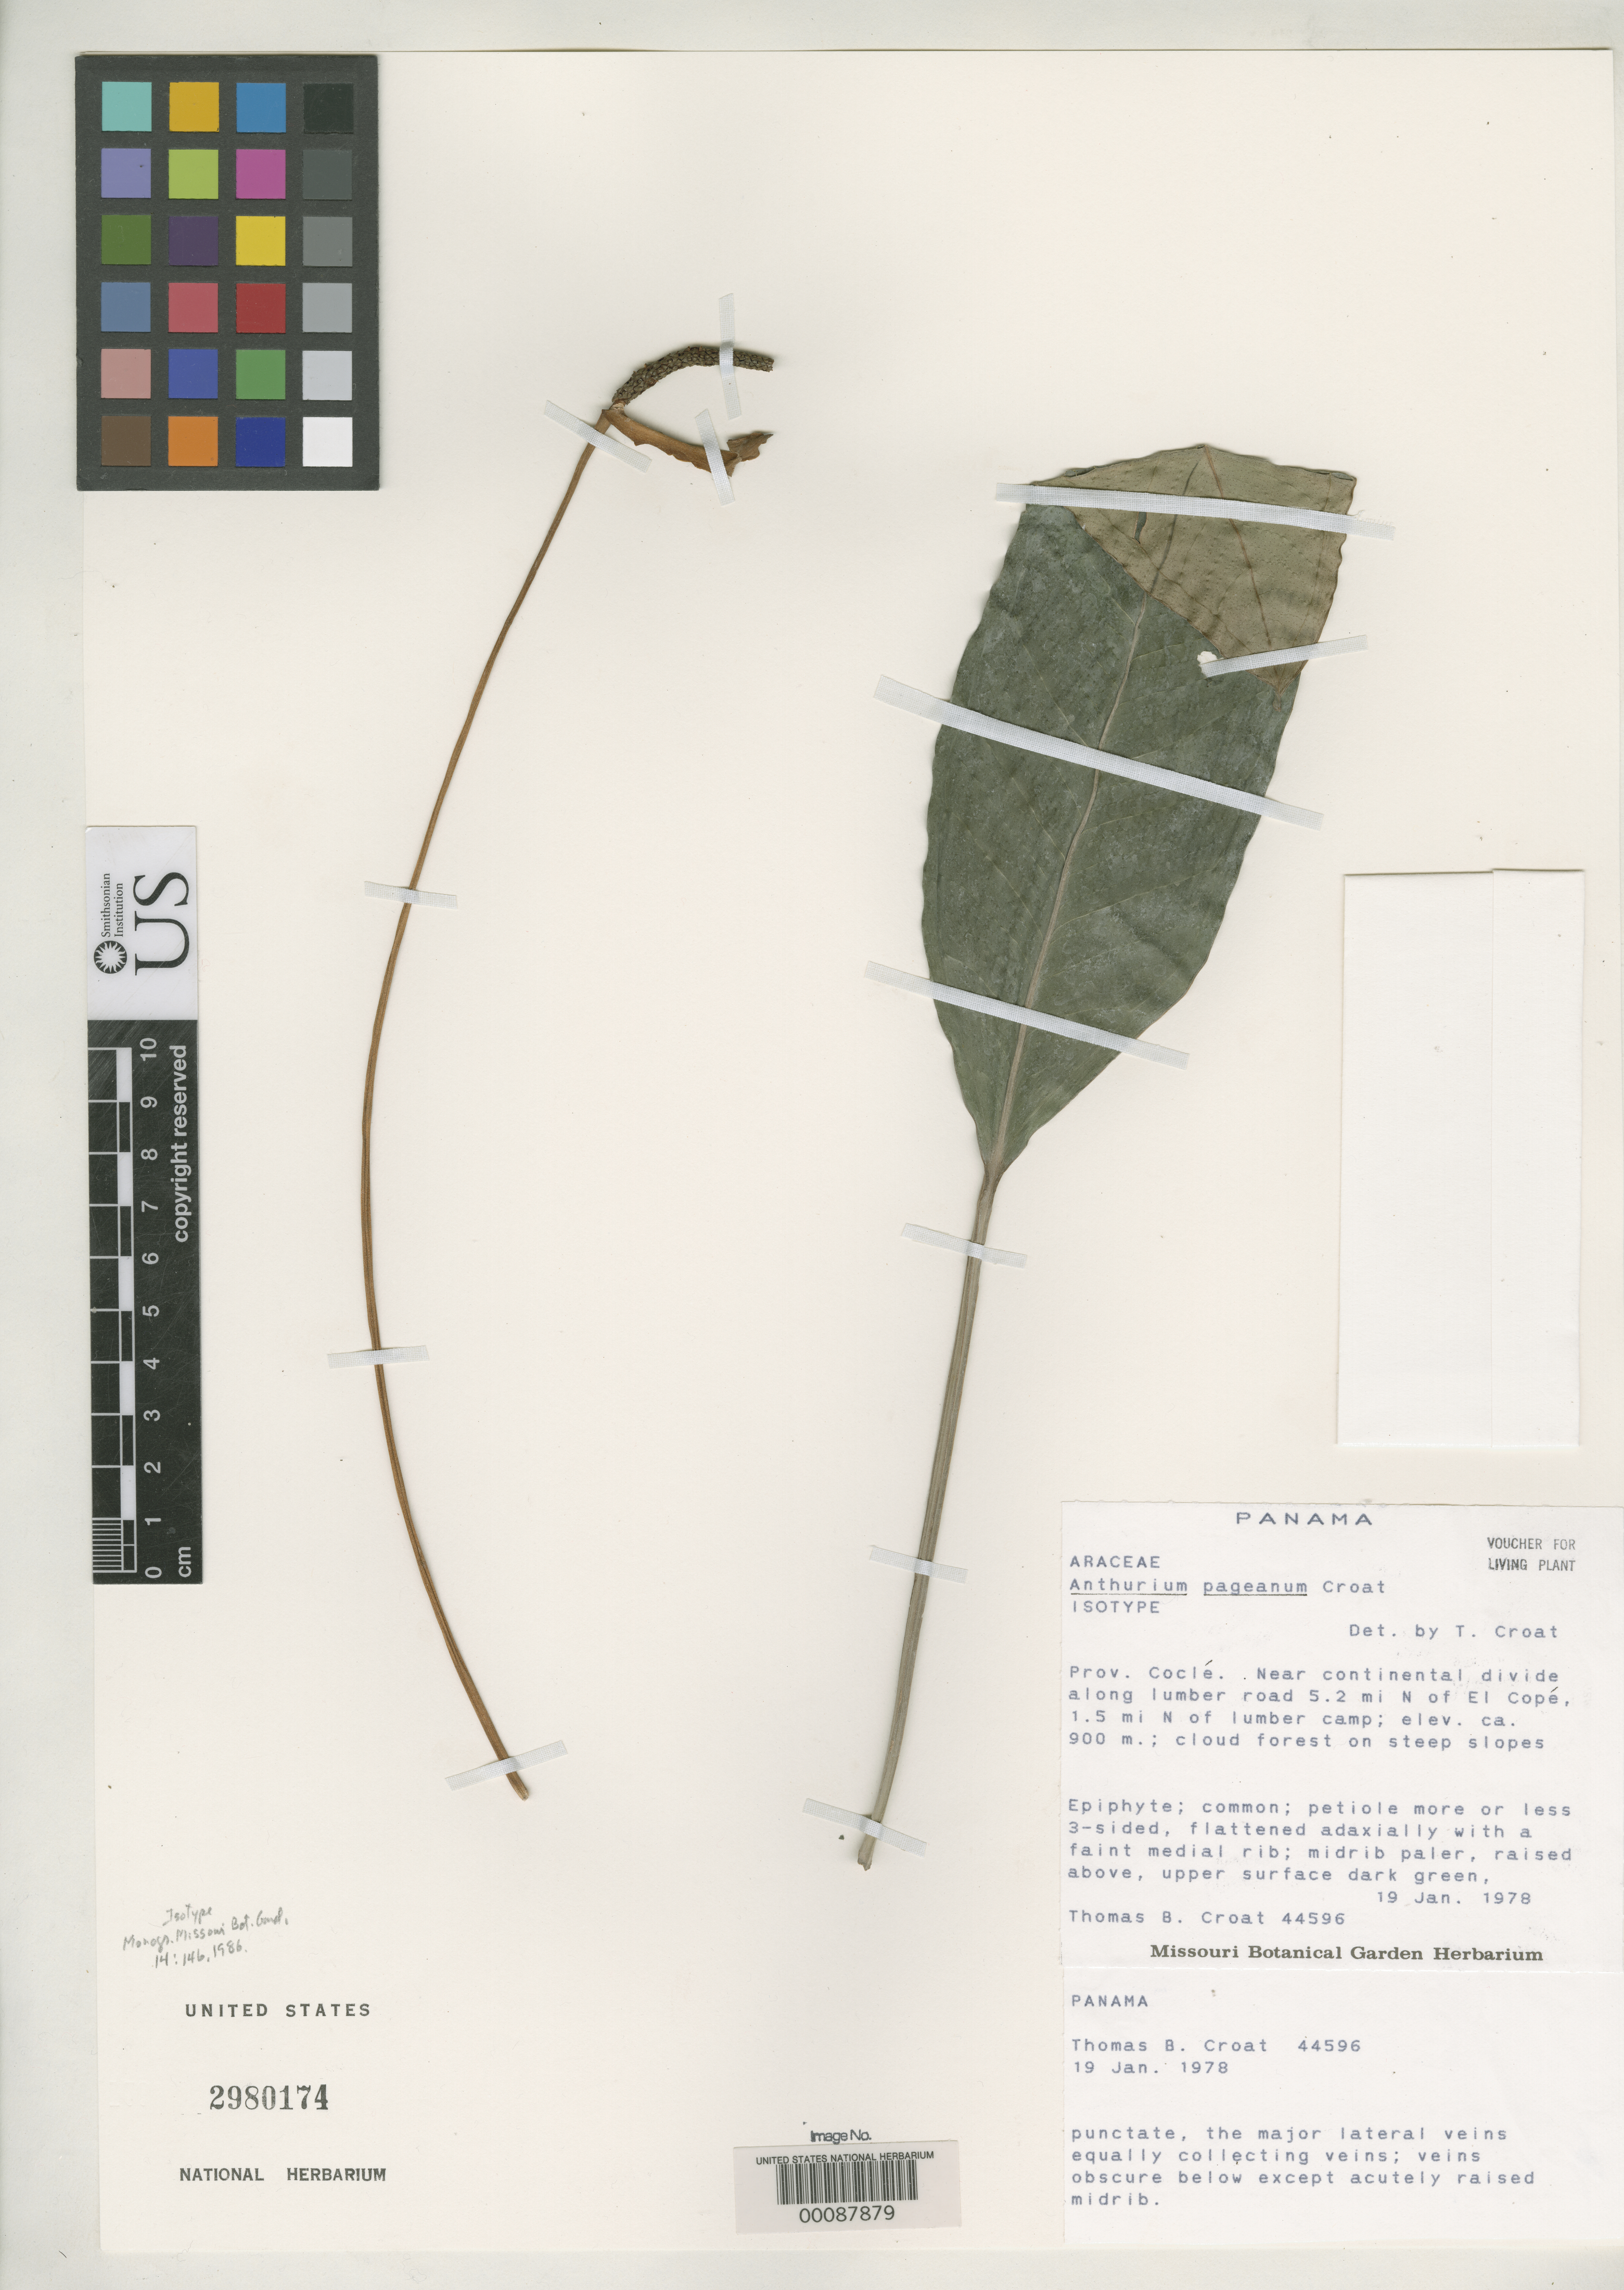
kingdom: Plantae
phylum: Tracheophyta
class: Liliopsida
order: Alismatales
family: Araceae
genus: Anthurium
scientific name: Anthurium pageanum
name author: Croat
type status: Isotype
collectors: T. B. Croat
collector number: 44596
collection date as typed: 19 Jan 1978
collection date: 1978-01-19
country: Panama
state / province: Coclé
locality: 5.2 mi N of el Cope, 1.5 mi. N of Lumber camp.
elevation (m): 900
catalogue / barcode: US 2980174